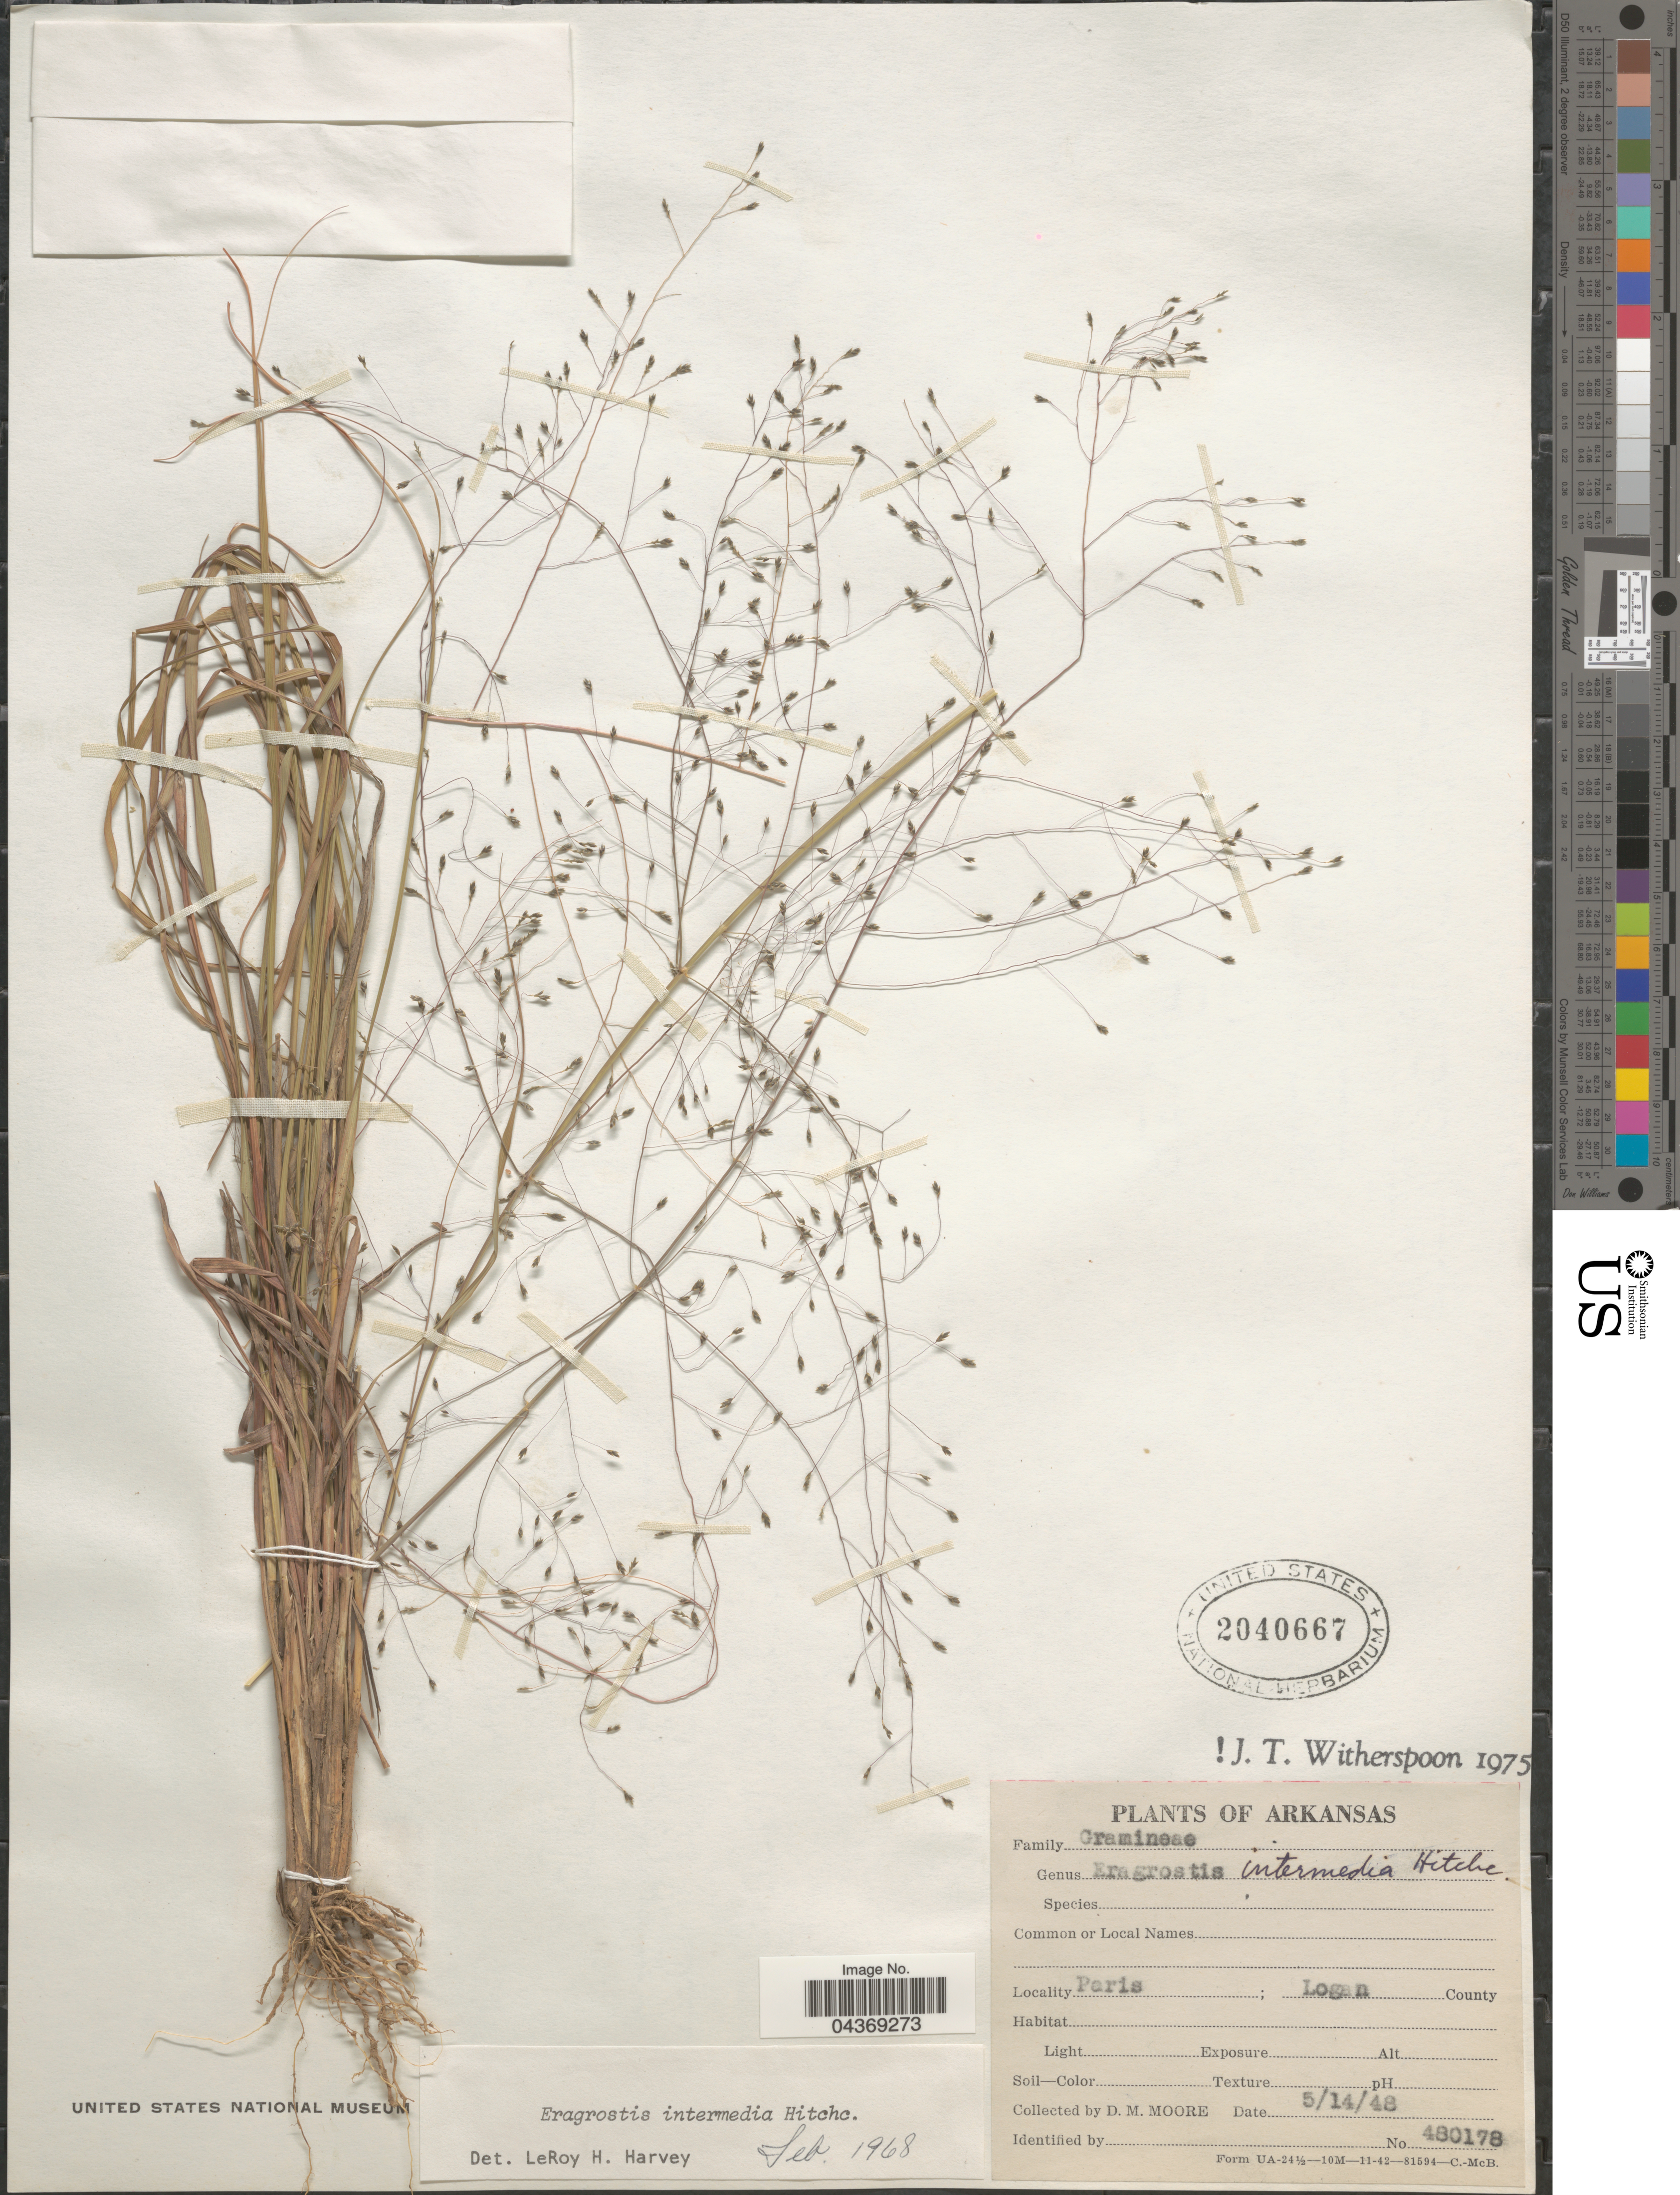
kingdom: Plantae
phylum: Tracheophyta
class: Liliopsida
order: Poales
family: Poaceae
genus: Eragrostis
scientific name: Eragrostis intermedia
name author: Hitchc.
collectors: D. Moore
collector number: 480178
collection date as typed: Transcribed d/m/y: 14/5/48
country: United States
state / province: Arkansas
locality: Paris; Logan County.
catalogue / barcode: US 2040667